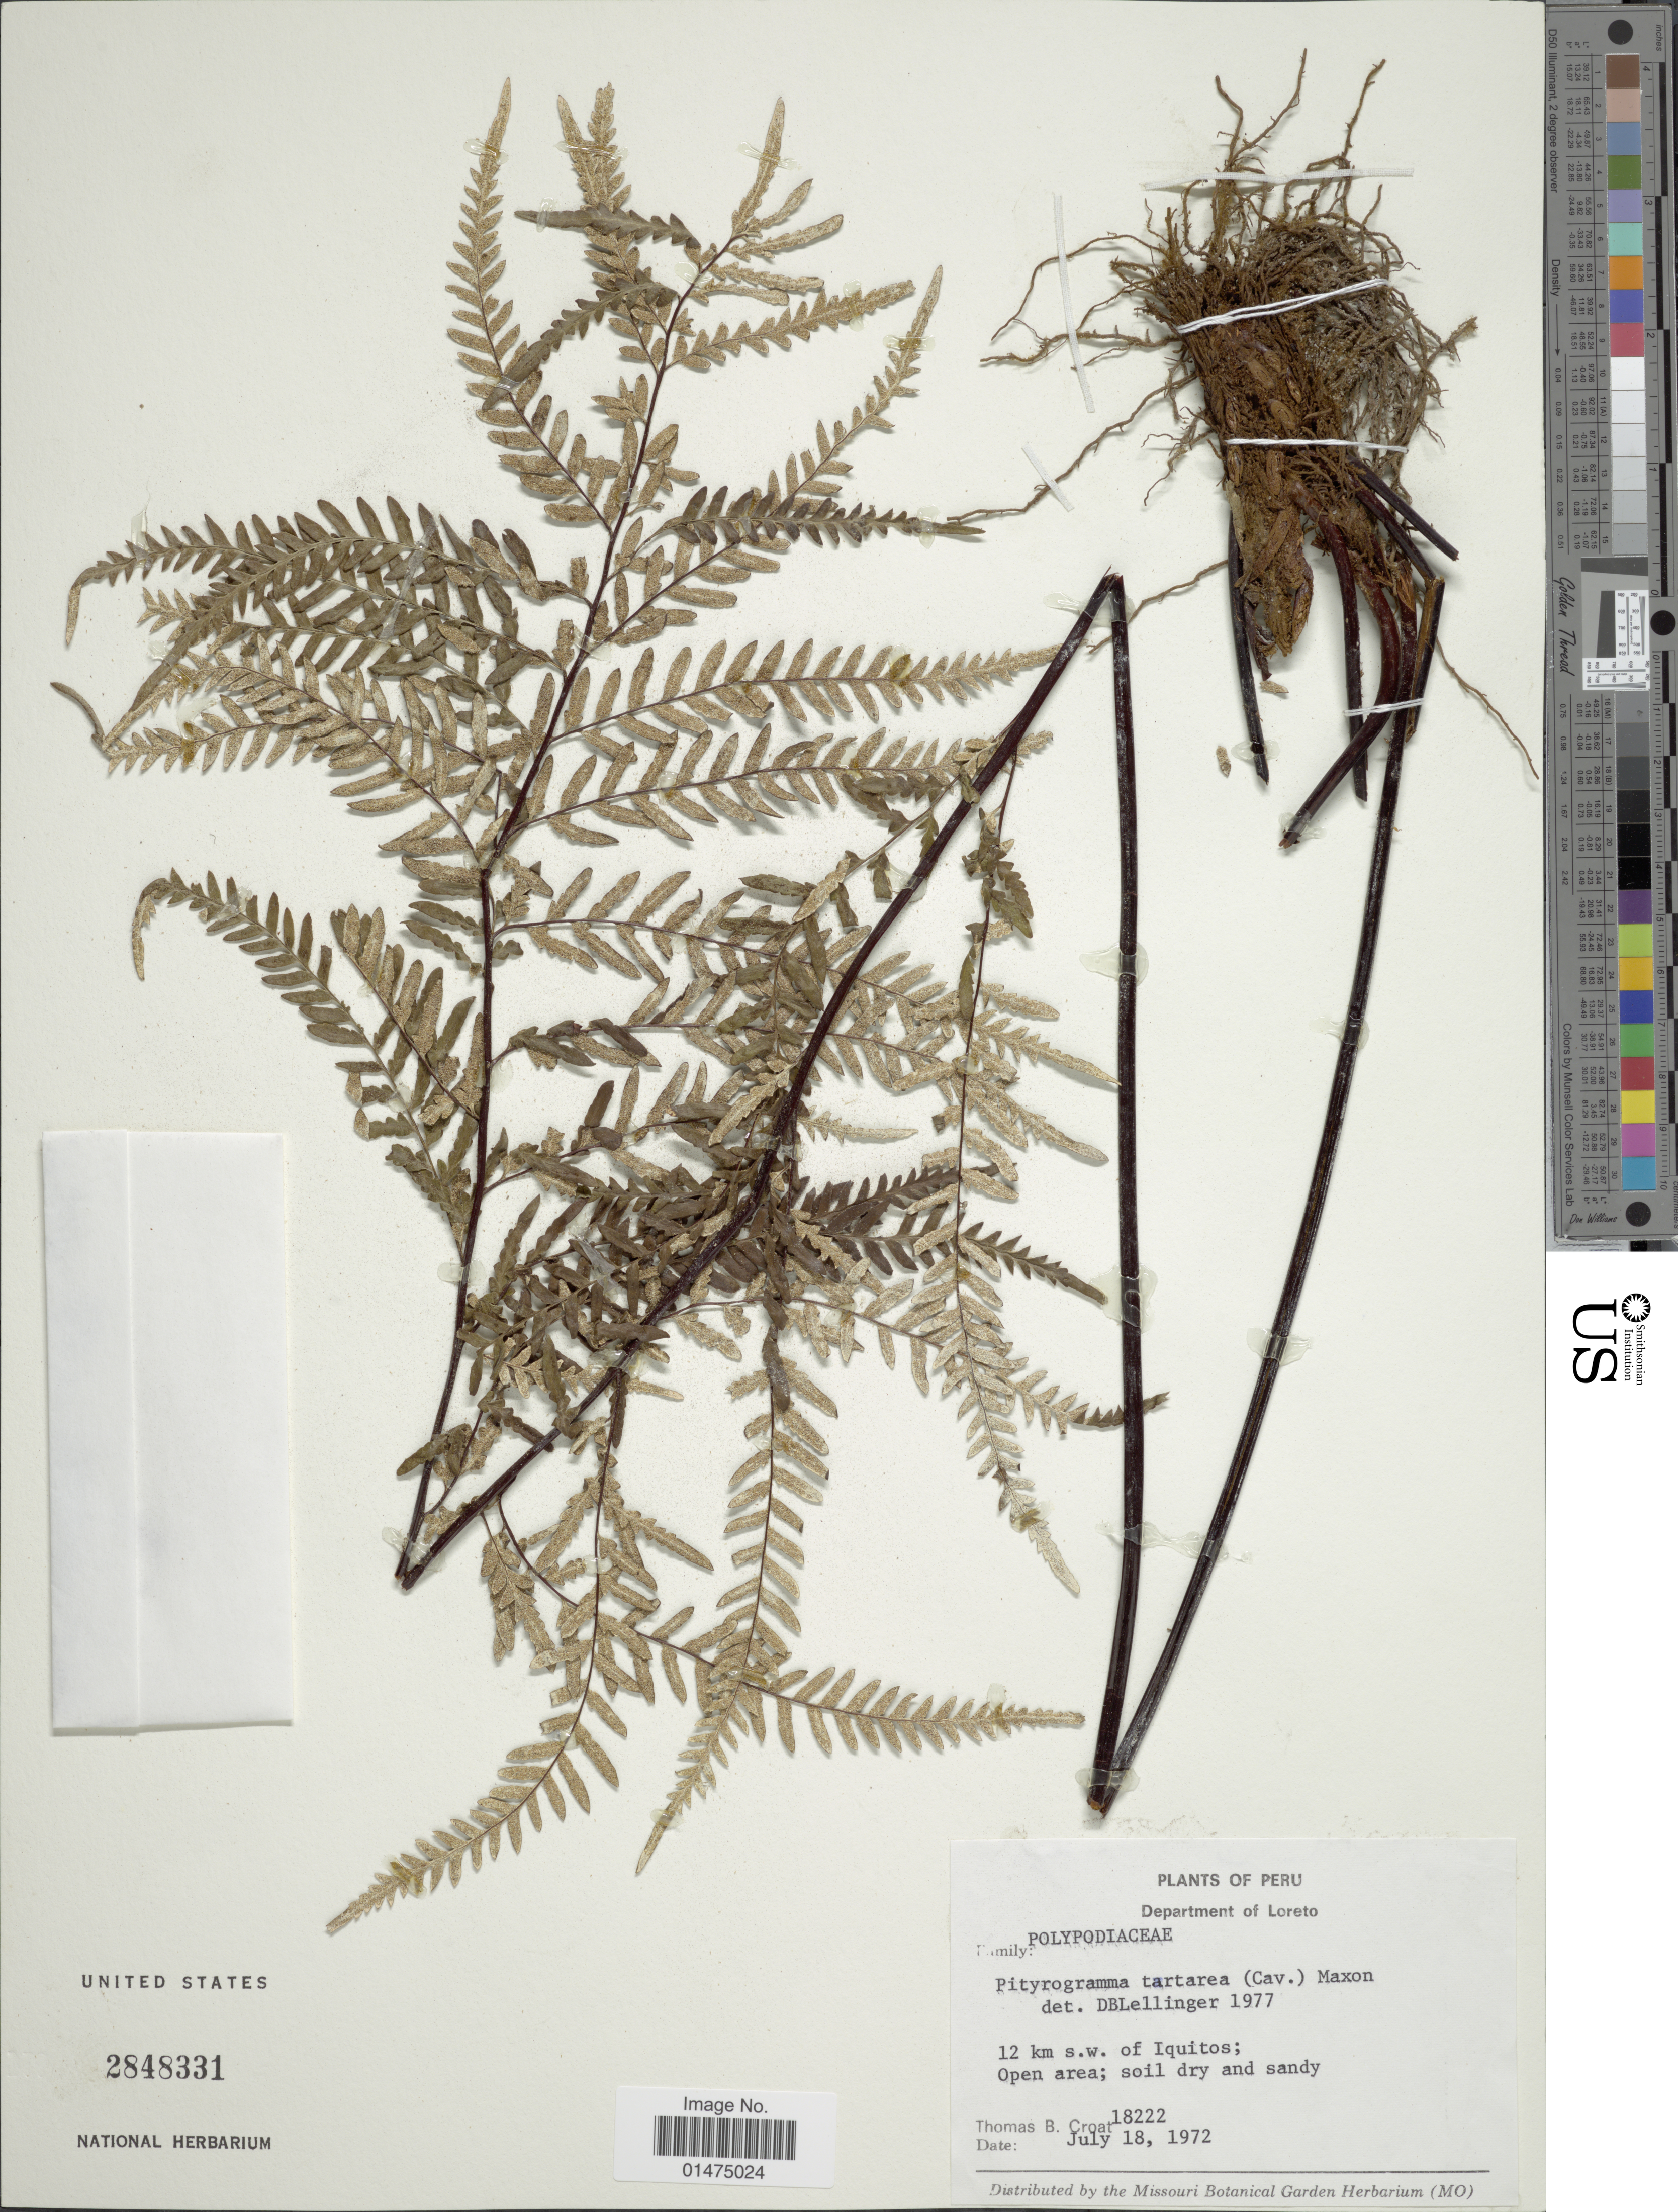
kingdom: Plantae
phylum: Tracheophyta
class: Polypodiopsida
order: Polypodiales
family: Pteridaceae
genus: Pityrogramma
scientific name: Pityrogramma ebenea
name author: (L.) Proctor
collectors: T. B. Croat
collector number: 1822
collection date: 1972-07-18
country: Peru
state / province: Loreto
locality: Department of Loreto, 12 km s.w. of Iquitos.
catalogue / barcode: US 2848331